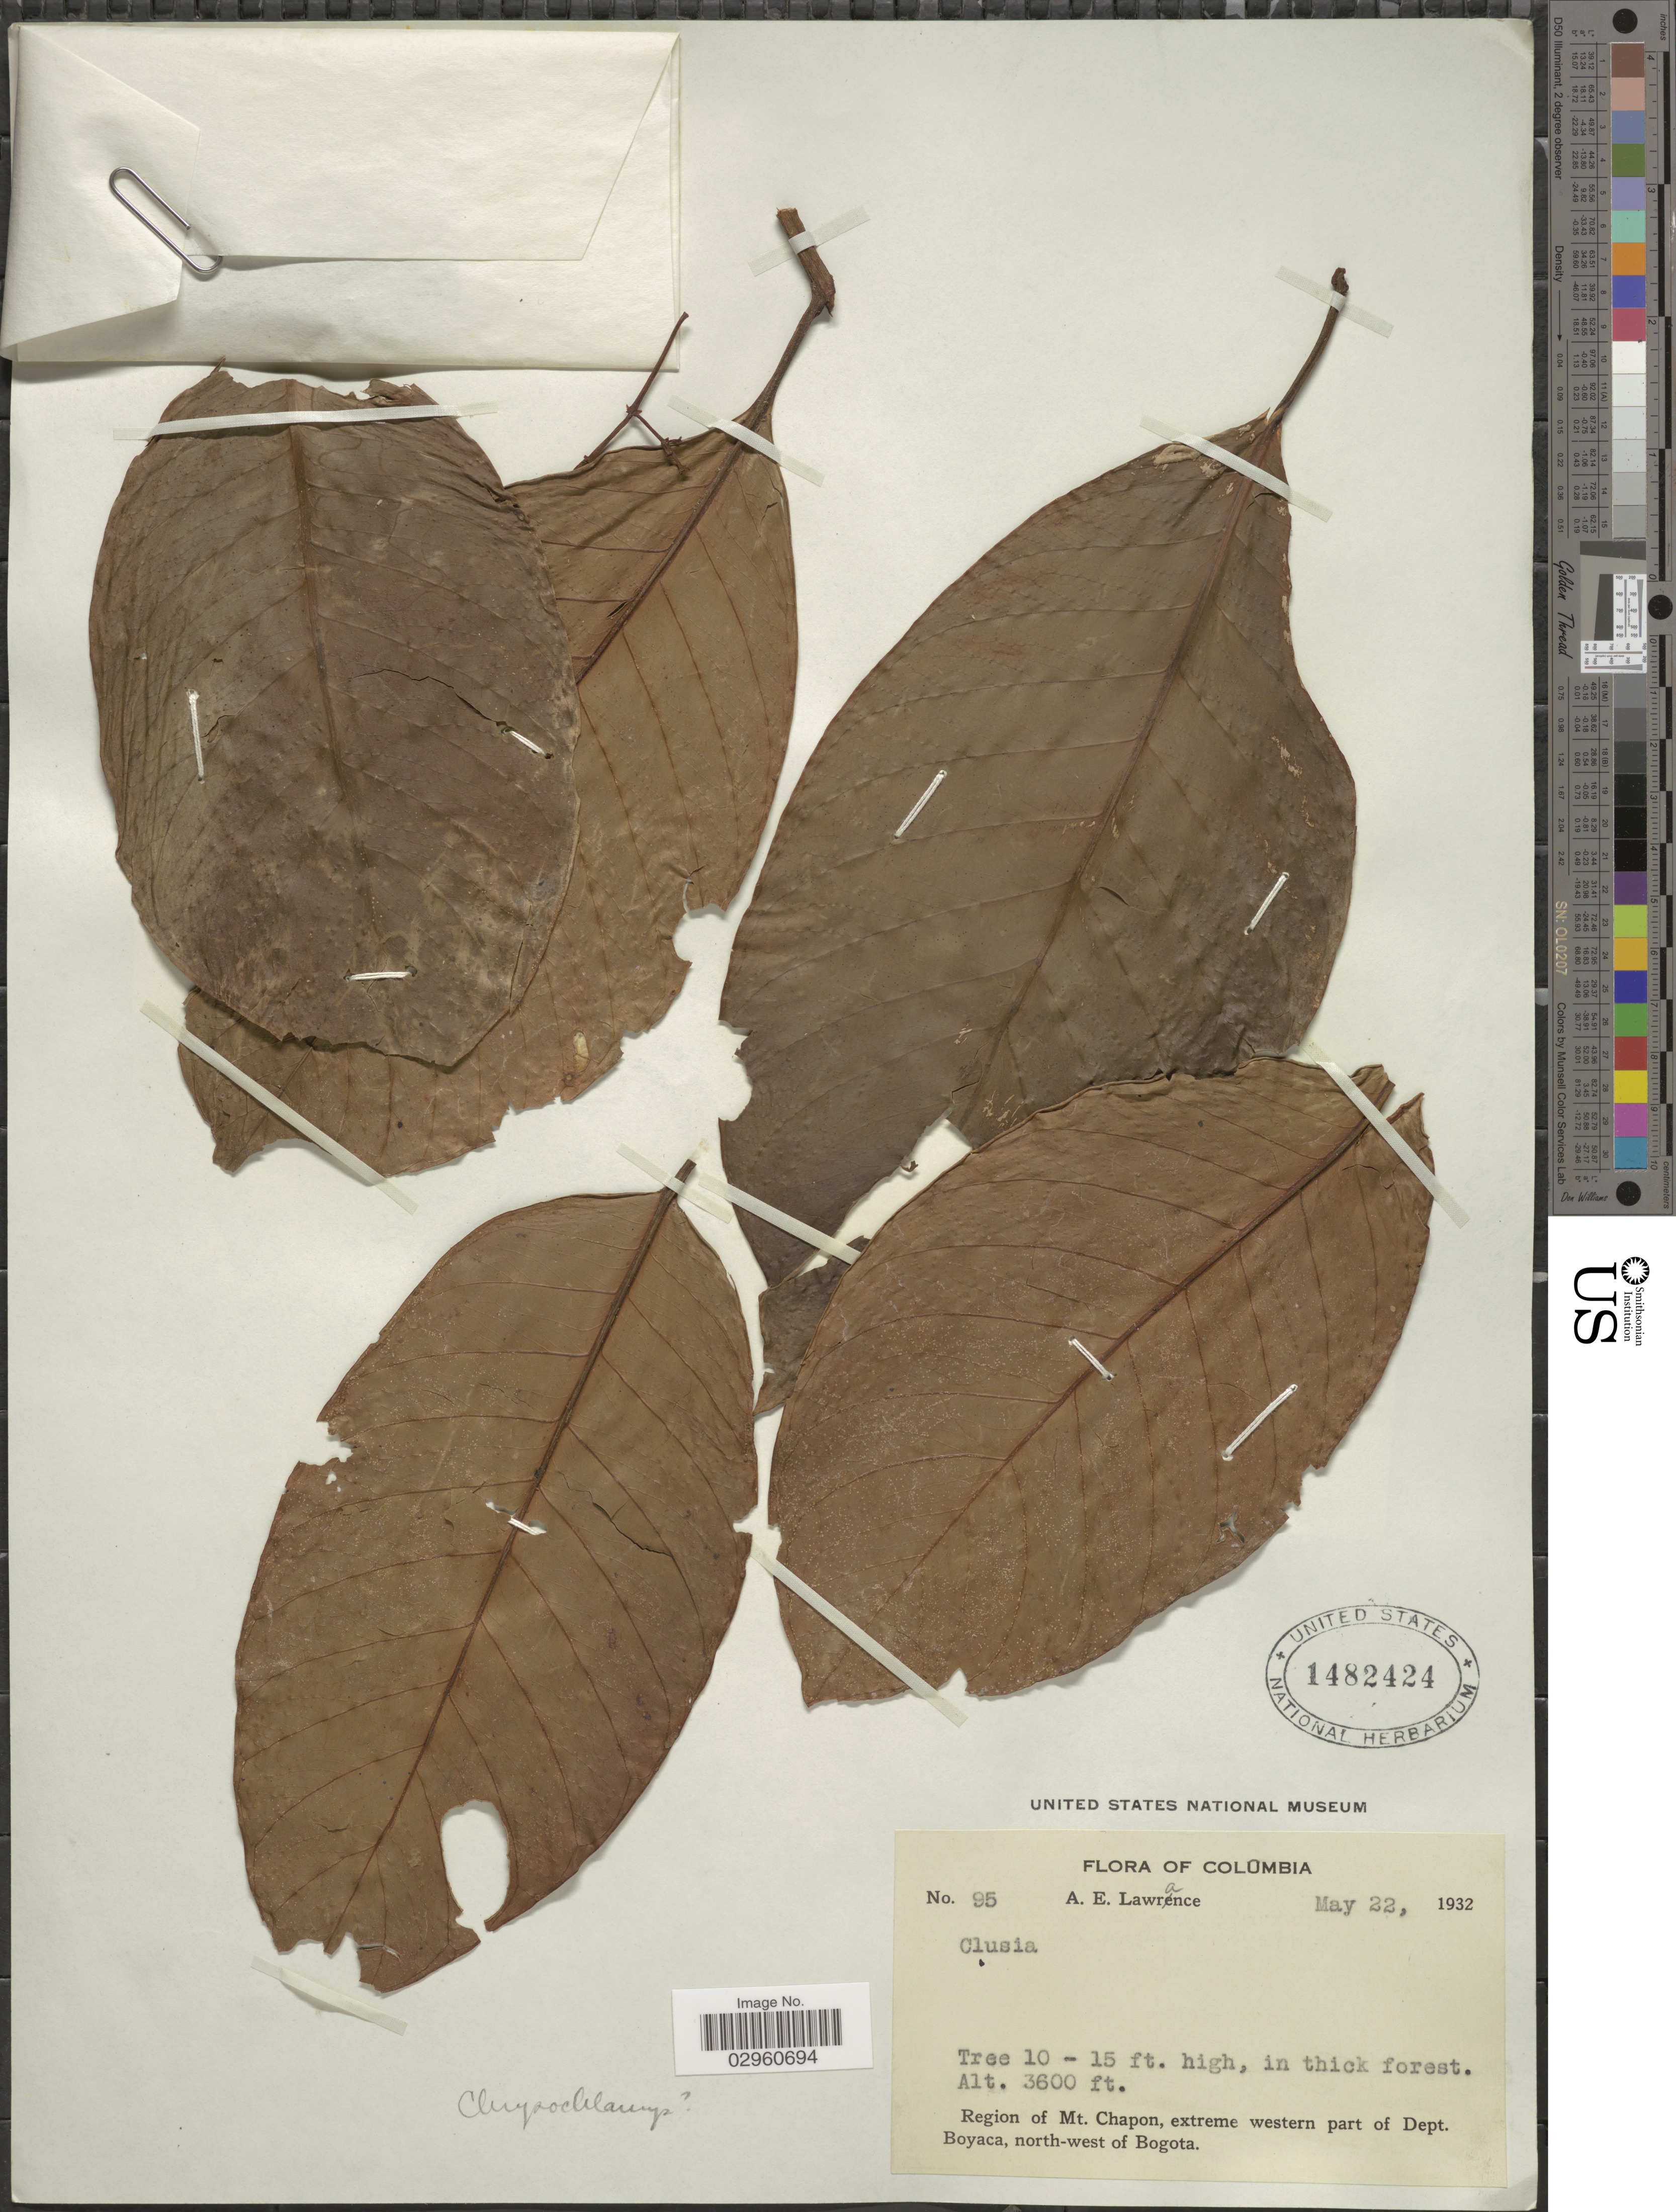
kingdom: Plantae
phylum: Tracheophyta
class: Magnoliopsida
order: Malpighiales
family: Clusiaceae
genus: Chrysochlamys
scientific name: Chrysochlamys sp.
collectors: A. Lawrance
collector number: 95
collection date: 1932-05-22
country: Colombia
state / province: Boyacá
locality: Region of Mt. Chapon, extreme western part of Dept. Boyaca, north-west of Bogota.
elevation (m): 1097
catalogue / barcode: US 1482424